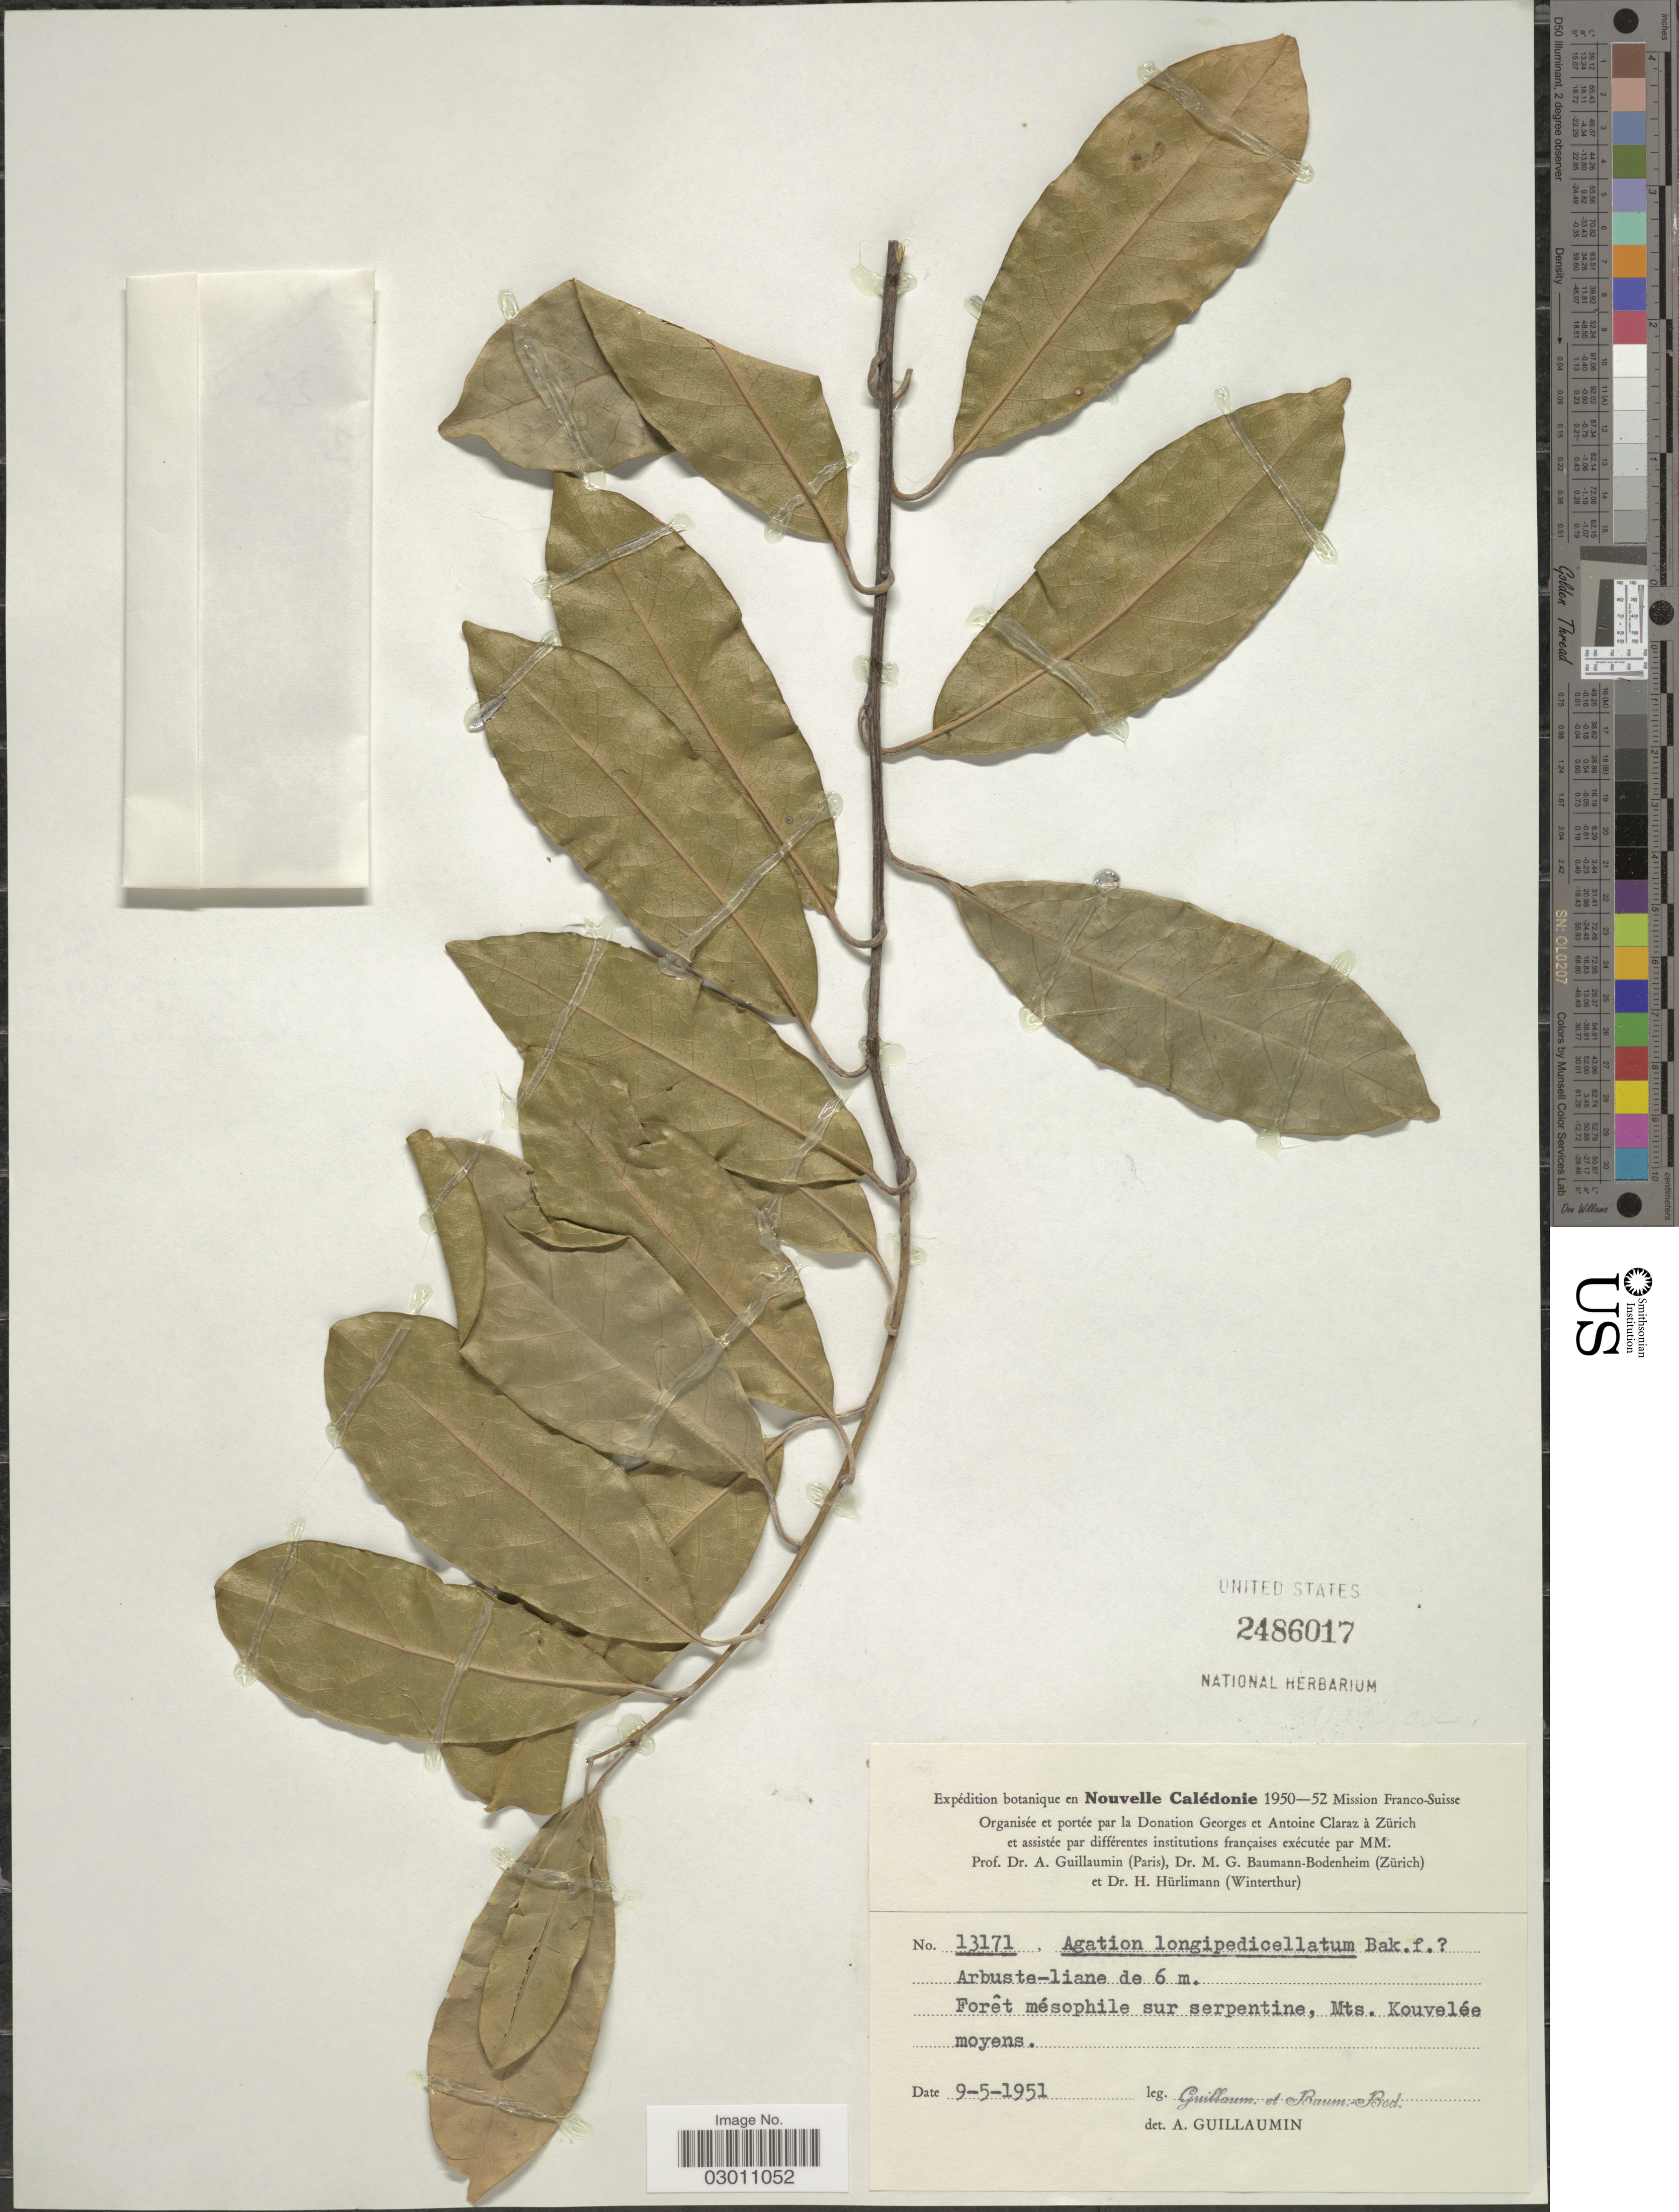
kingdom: Plantae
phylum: Tracheophyta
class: Magnoliopsida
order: Malpighiales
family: Violaceae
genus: Agatea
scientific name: Agatea longipedicellata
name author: (Baker f.) Guillaumin & Thorne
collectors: A. Guillaumin & M. G. Baumann-Bodenheim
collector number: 13171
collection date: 1951-05-09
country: New Caledonia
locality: Nouvelle Calédonie. Forêt mésophile sur serpentine, Mts. Kouvelée moyens.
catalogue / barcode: US 2486017